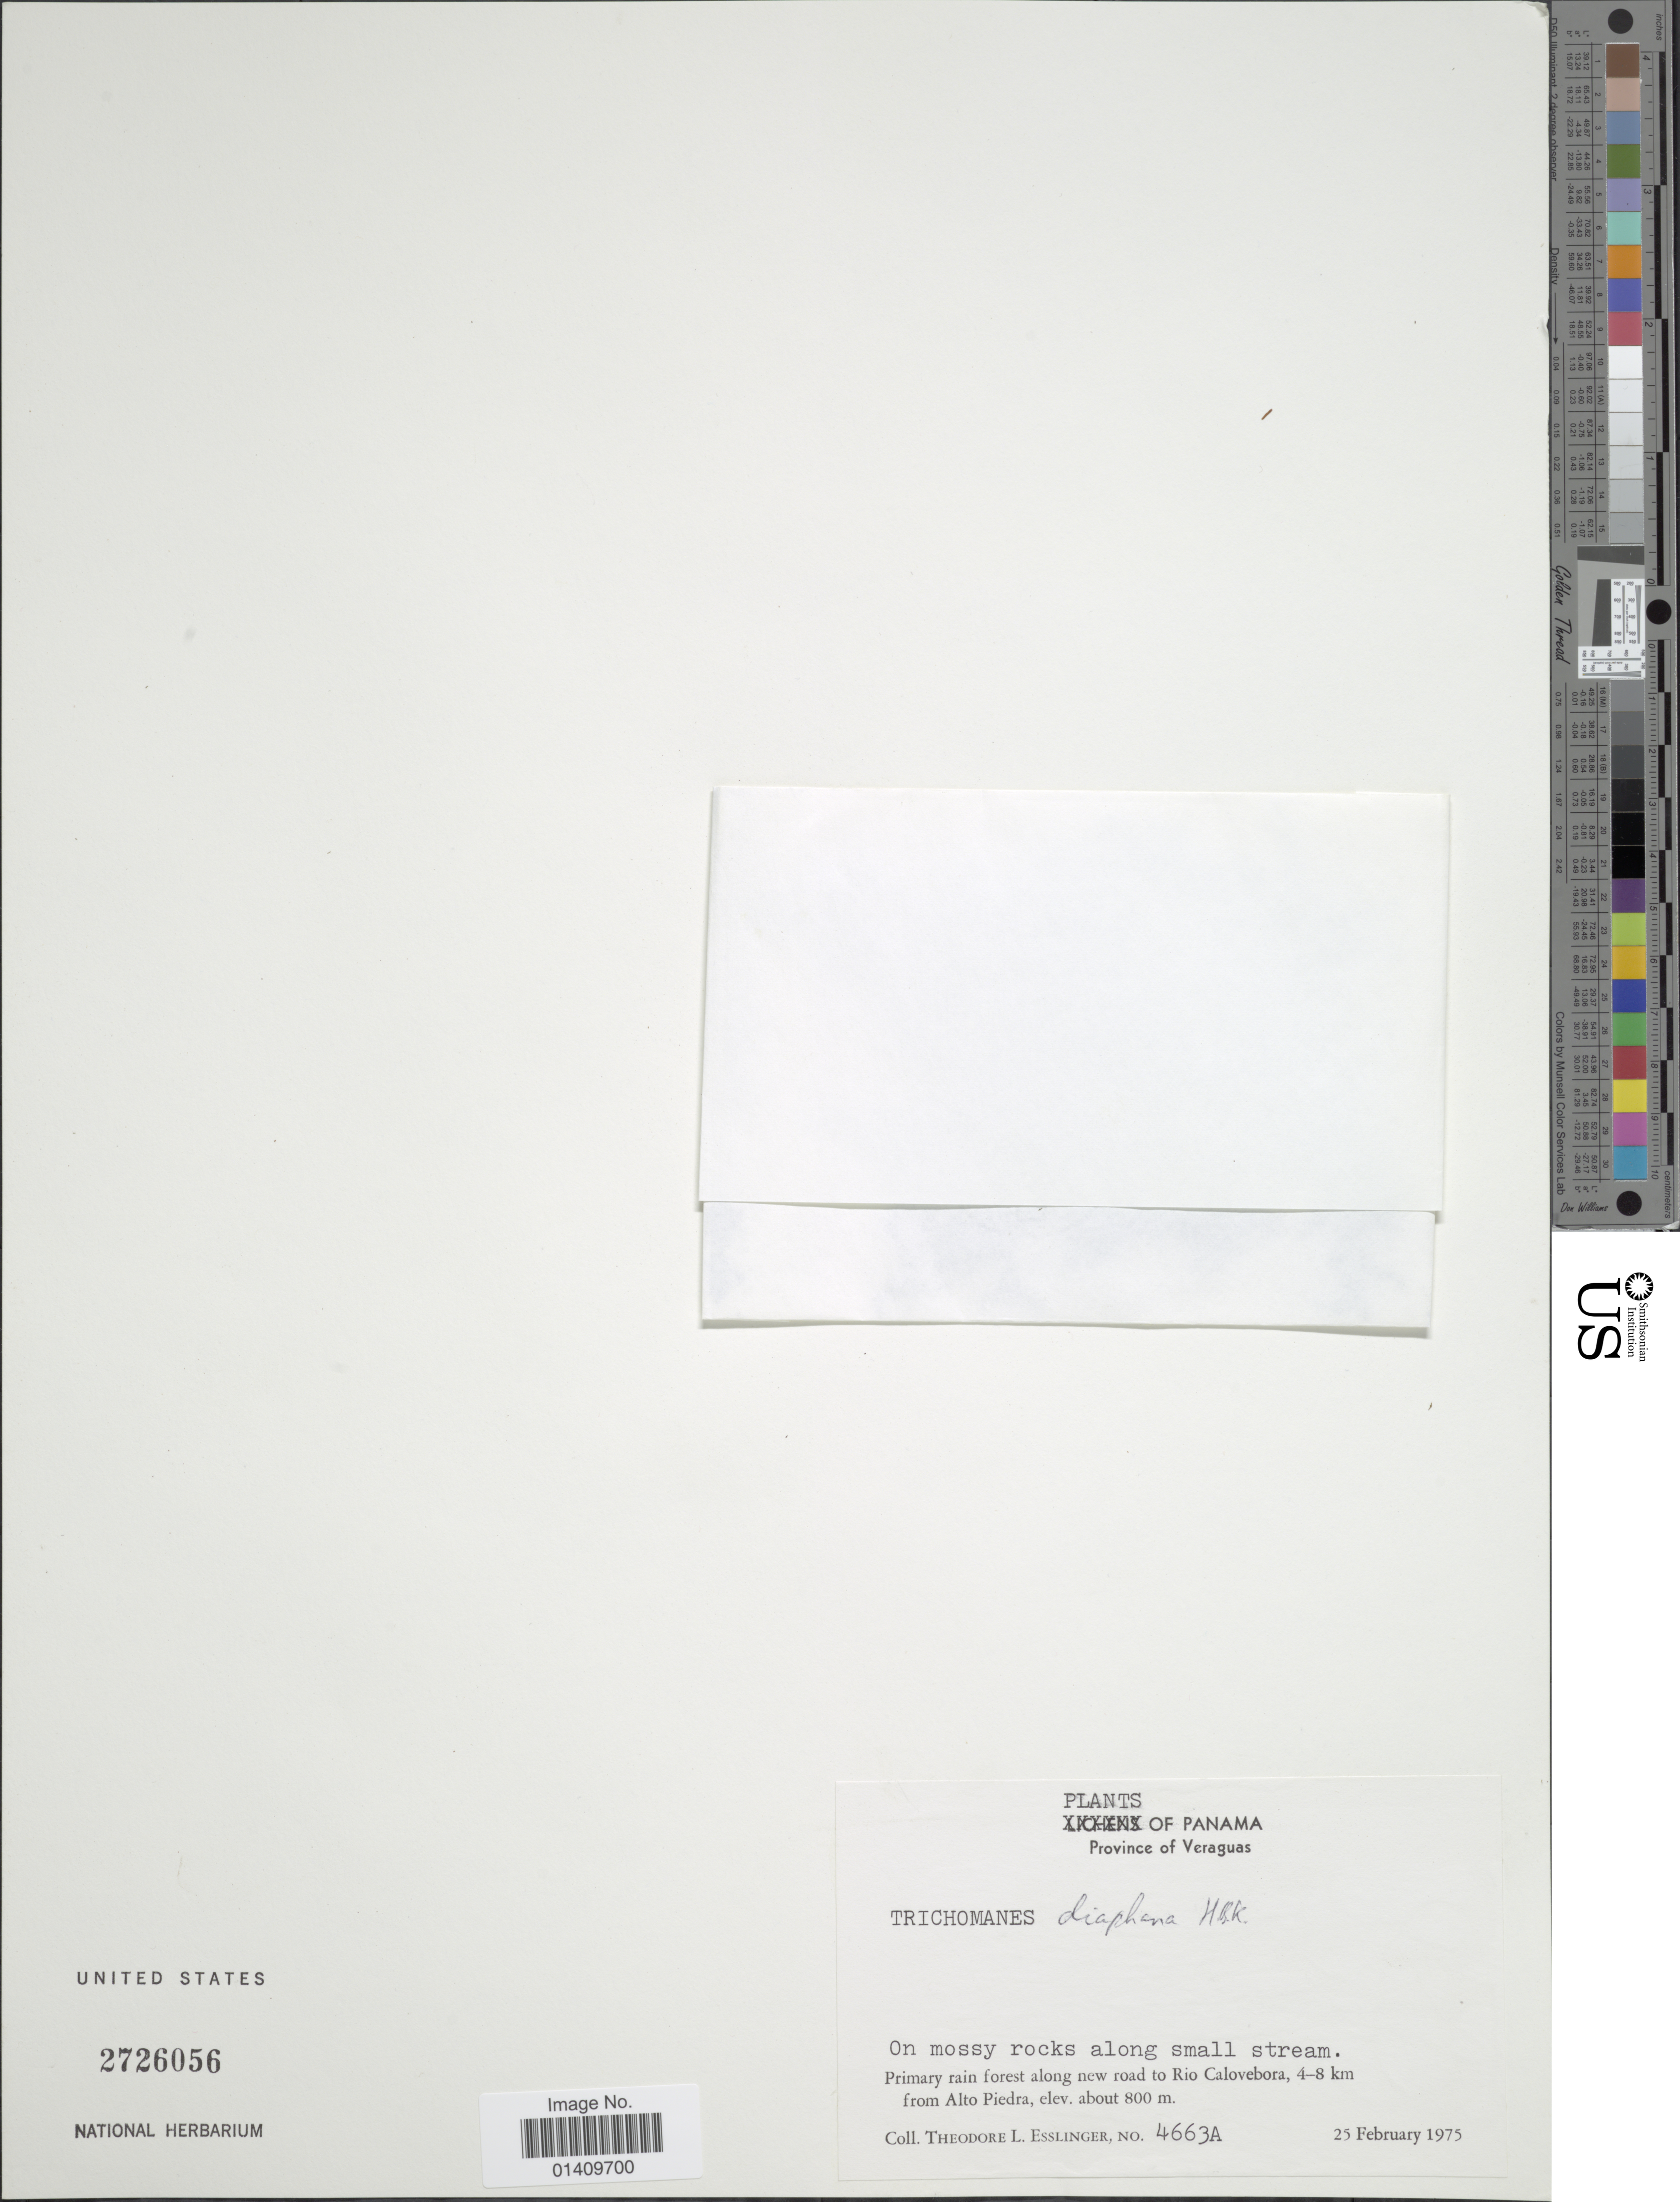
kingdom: Plantae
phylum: Tracheophyta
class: Polypodiopsida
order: Hymenophyllales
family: Hymenophyllaceae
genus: Polyphlebium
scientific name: Polyphlebium diaphanum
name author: (Kunth) Ebihara & Dubuisson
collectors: T. L. Esslinger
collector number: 4663A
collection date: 1975-02-25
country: Panama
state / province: Veraguas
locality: Province of Veraguas primary rain forest along new road to Rio Calvebora 4-8km from Alto Piedra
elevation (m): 800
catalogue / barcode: US 2726056